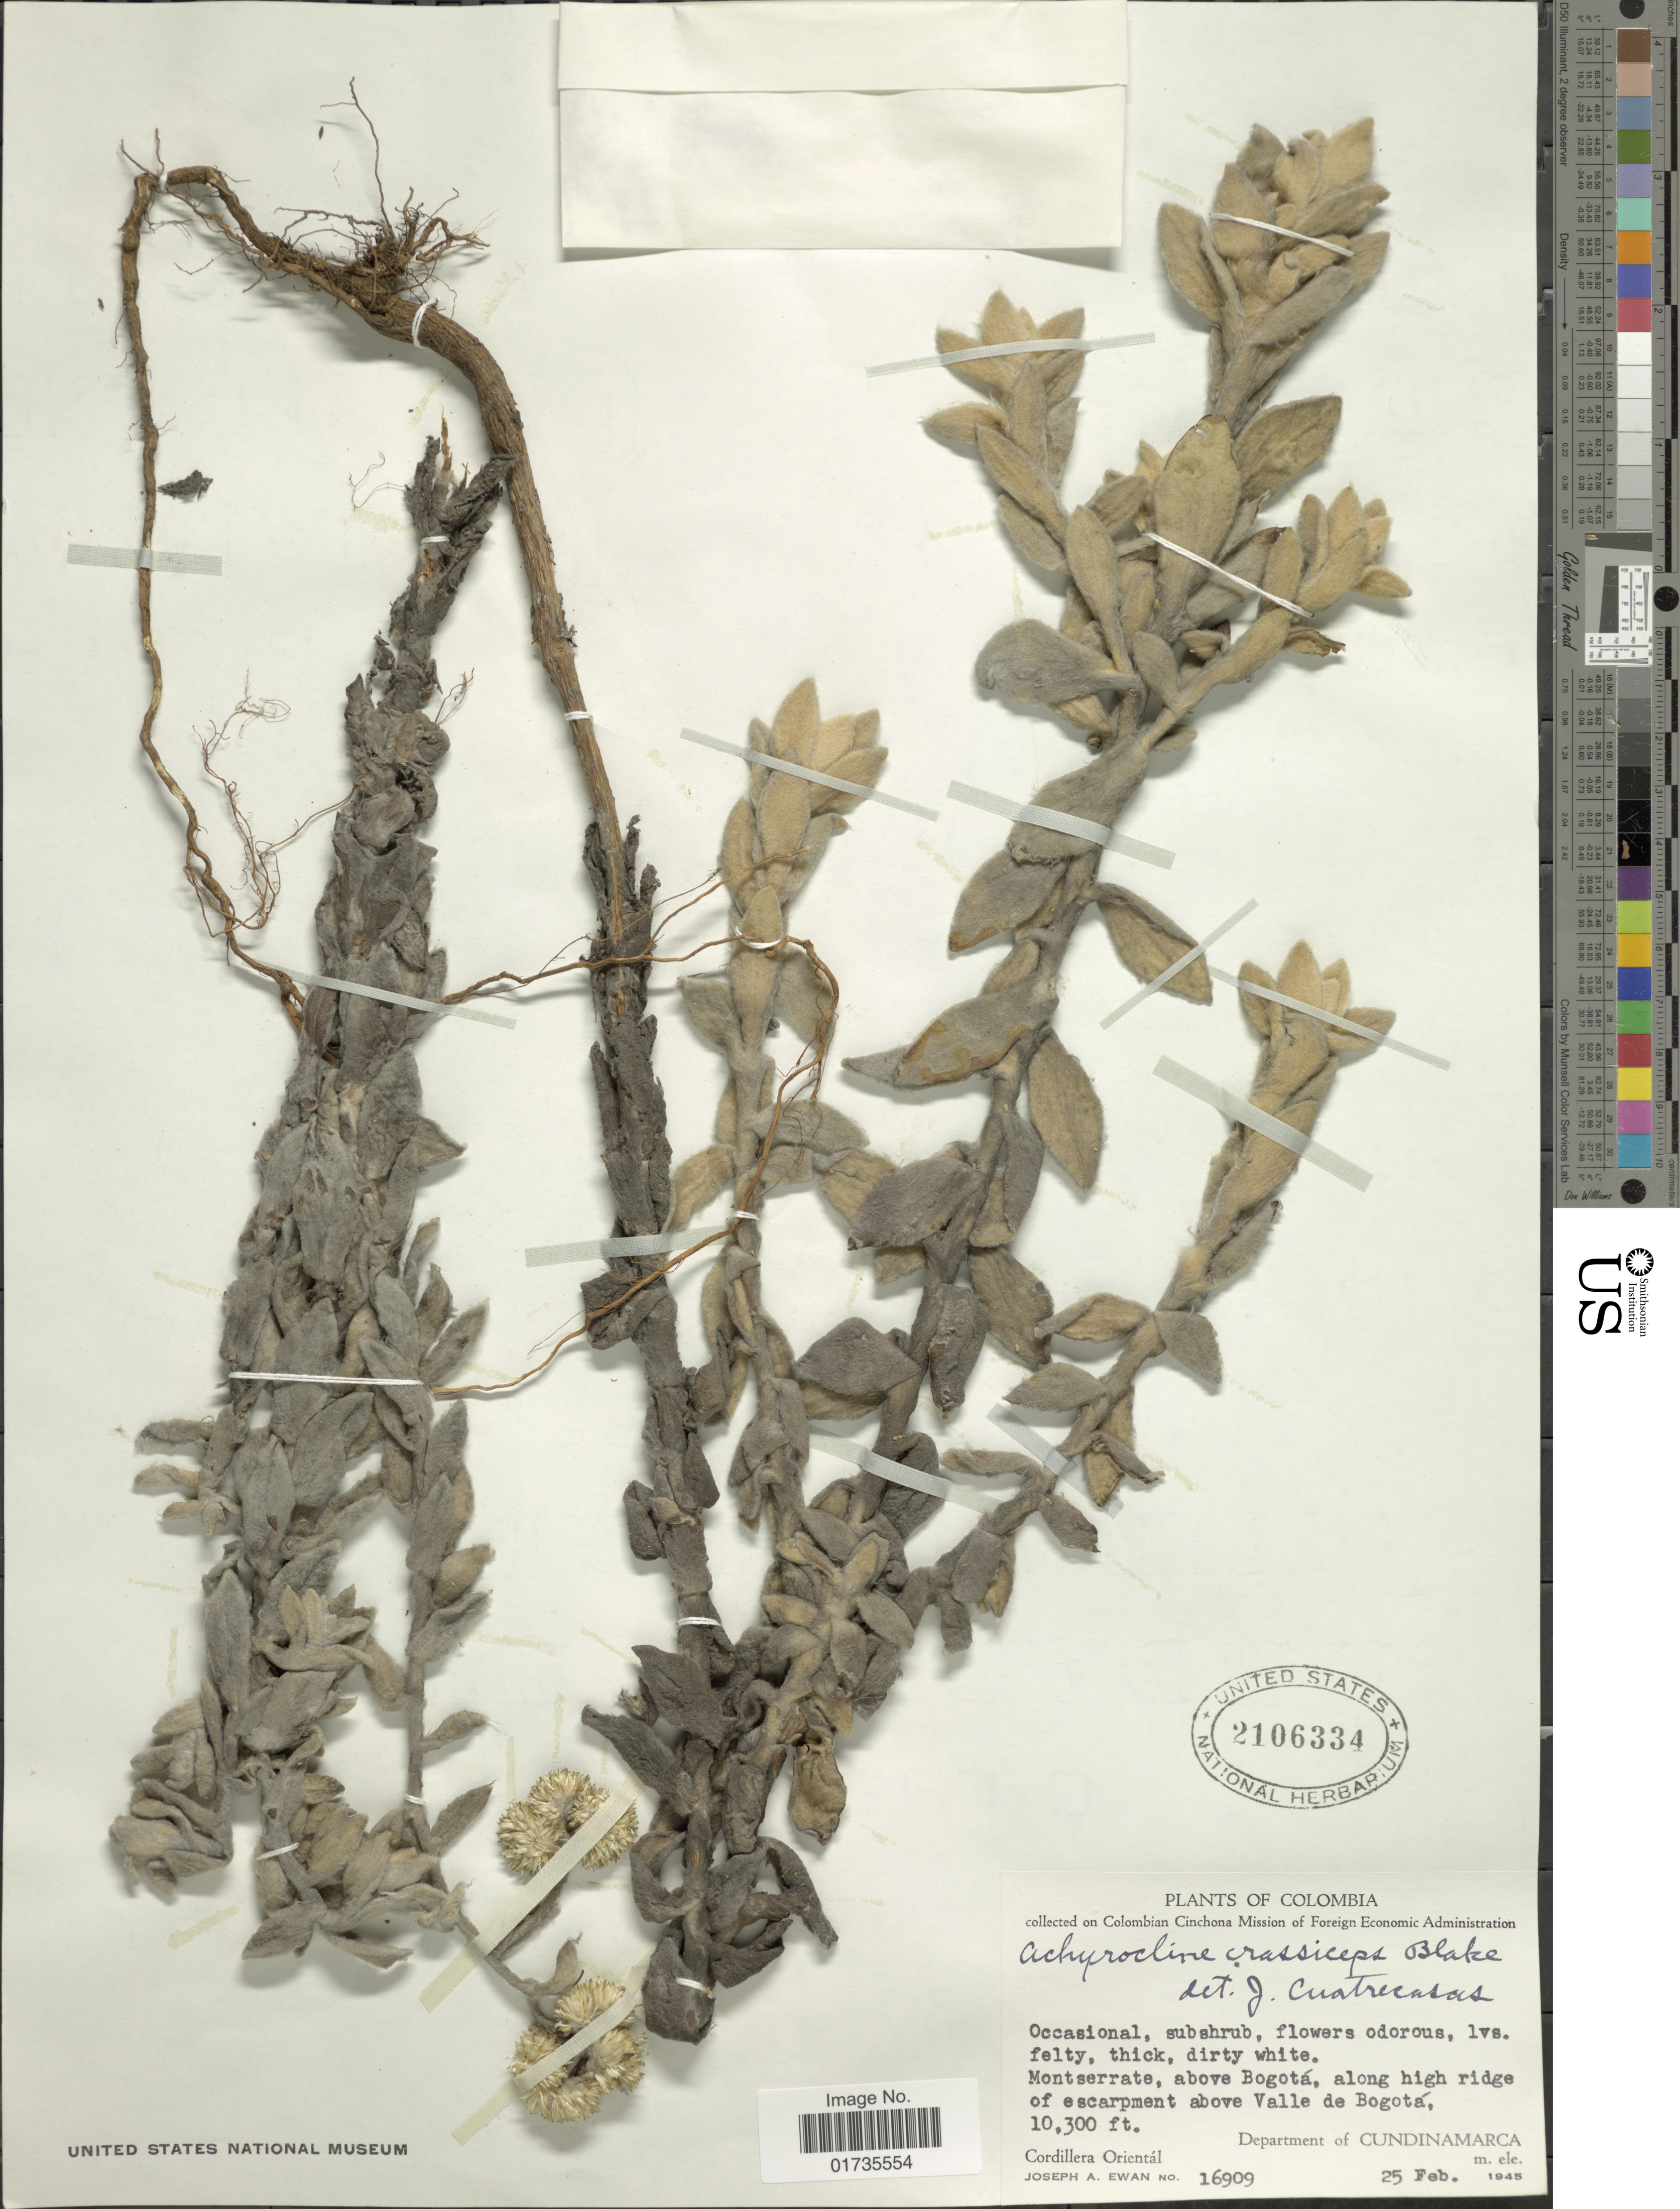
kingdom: Plantae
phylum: Tracheophyta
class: Magnoliopsida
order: Asterales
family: Asteraceae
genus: Achyrocline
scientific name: Achyrocline crassiceps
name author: S.F. Blake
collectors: J. A. Ewan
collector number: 16909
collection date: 1945-02-25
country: Colombia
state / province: Cundinamarca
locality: Colombia. Cordillera Oriental. montserrate, above Bogota, along high ridge of escarpment above Valle de Bogota. Department of Cundinamarca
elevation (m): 3139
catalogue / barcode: US 2106334